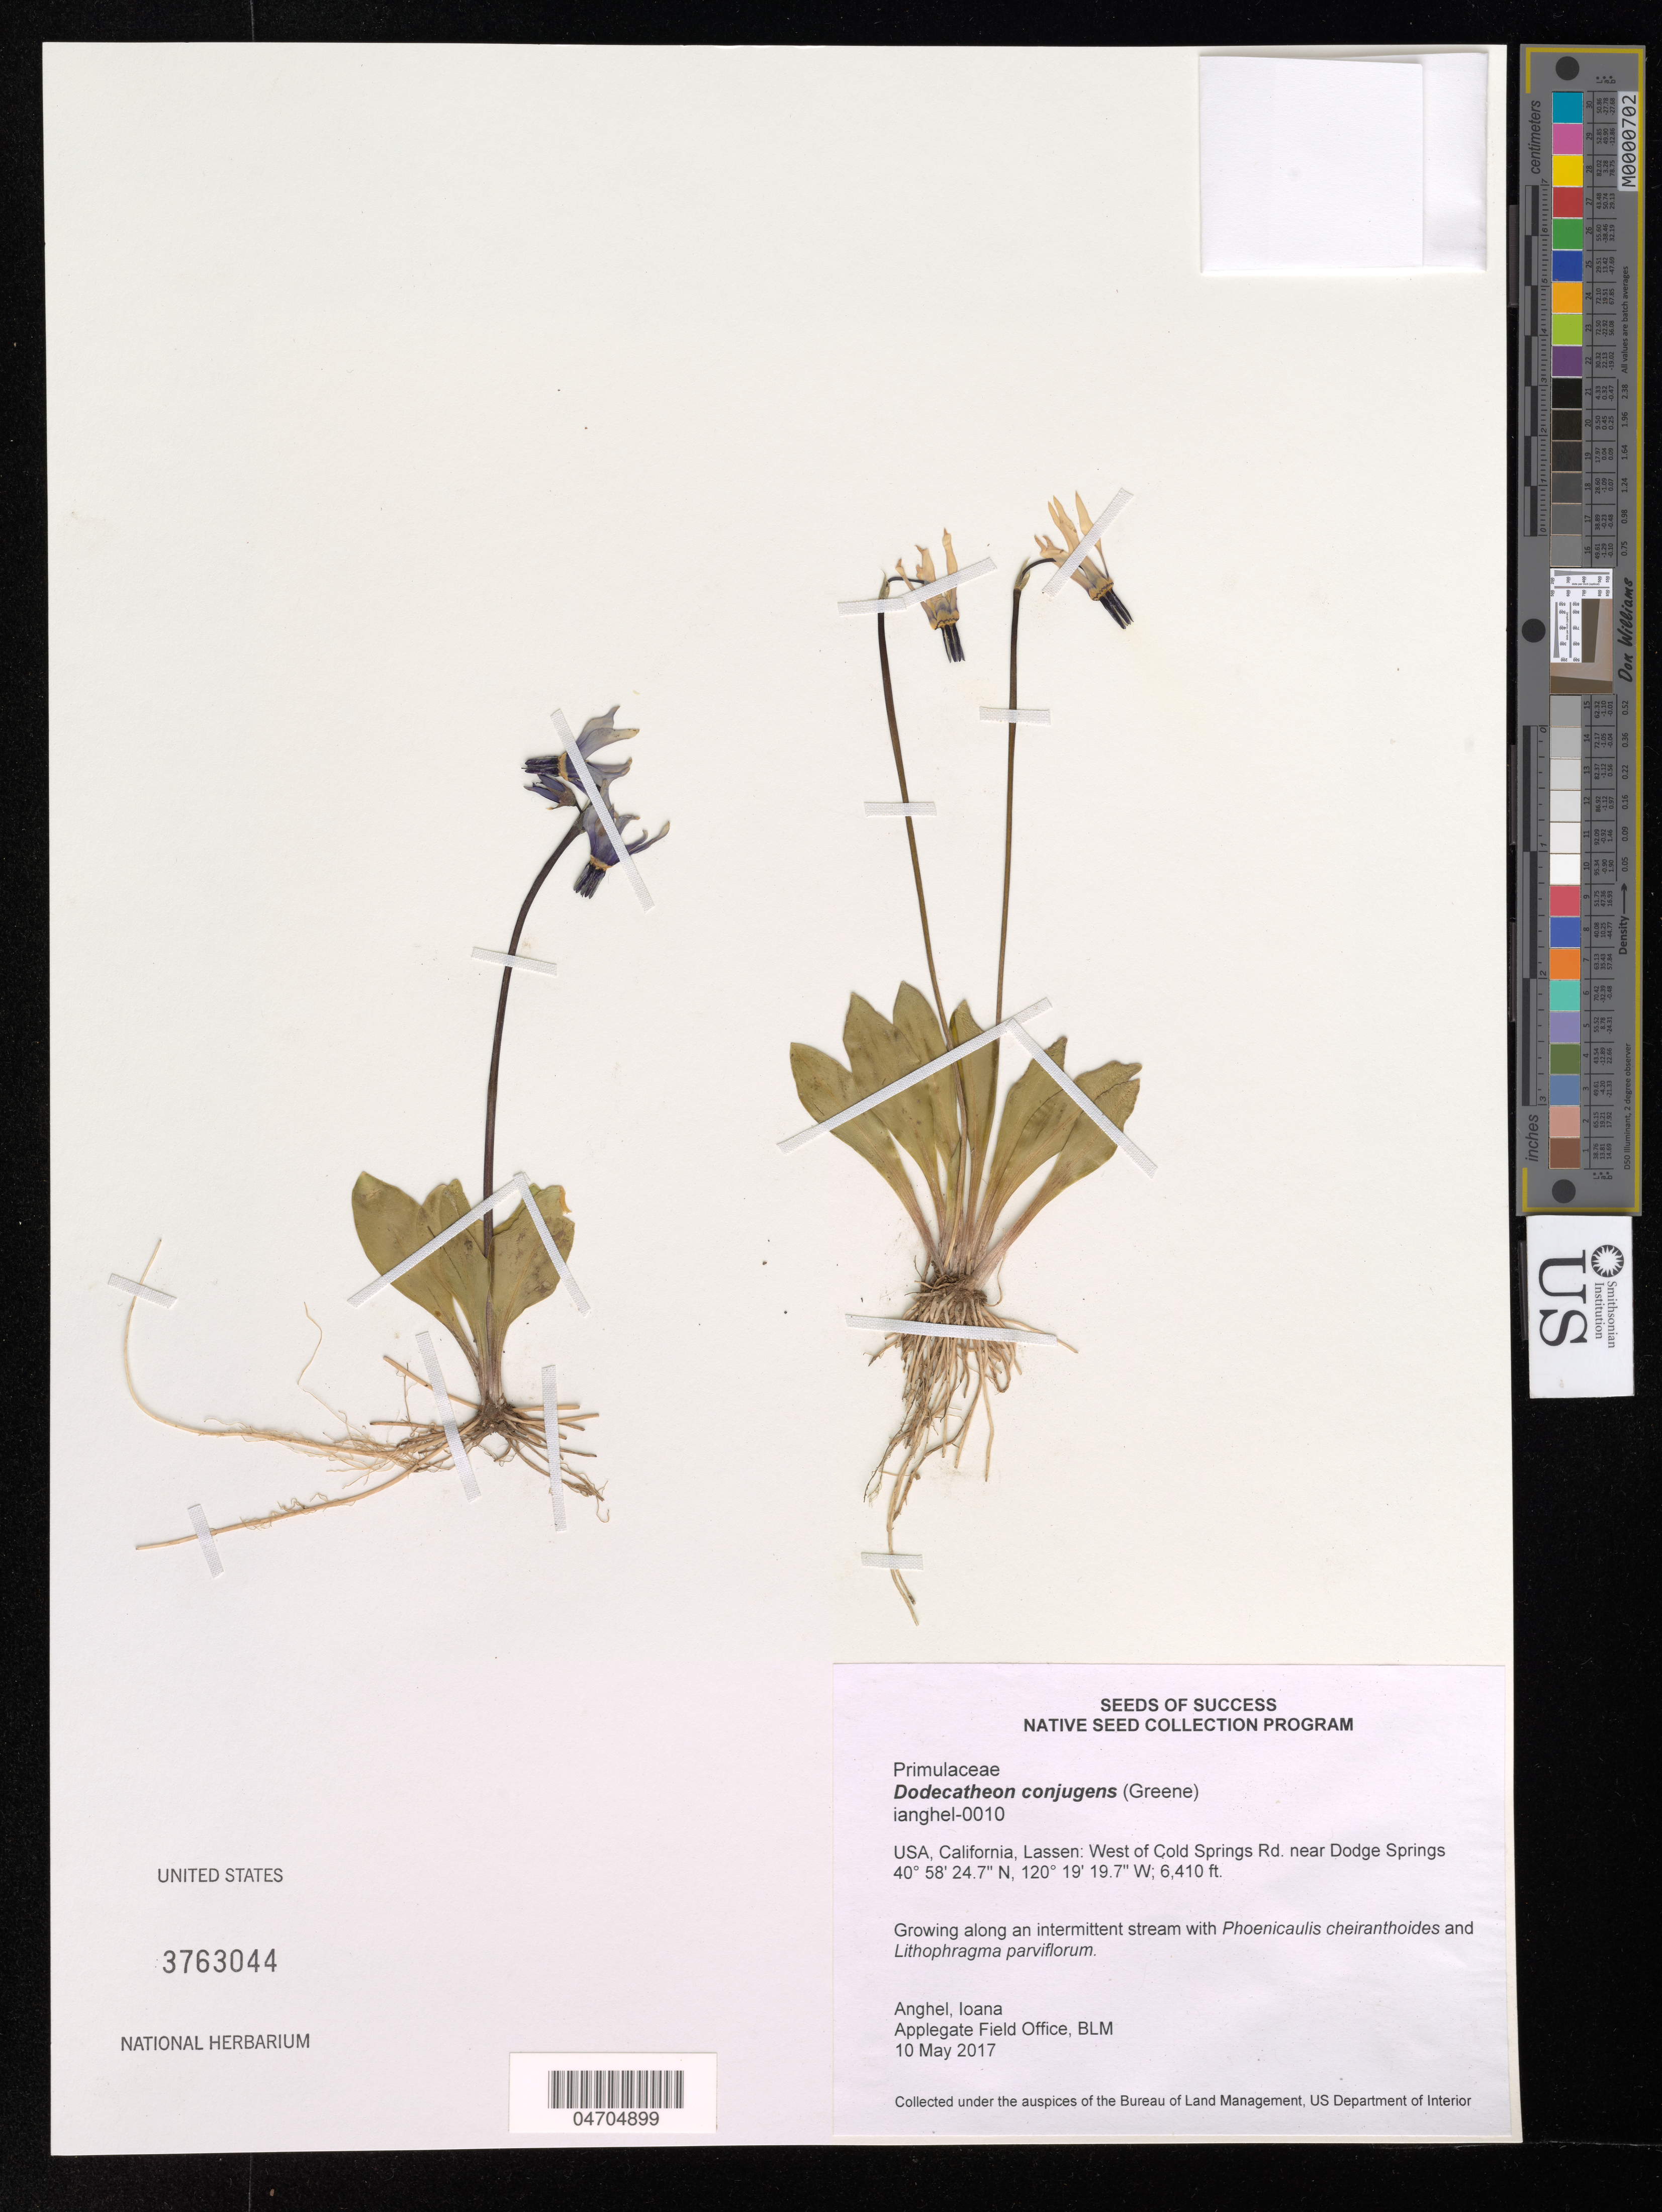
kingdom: Plantae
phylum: Tracheophyta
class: Magnoliopsida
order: Ericales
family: Primulaceae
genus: Dodecatheon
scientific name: Dodecatheon conjugens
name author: Greene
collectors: I. Anghel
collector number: ianghel-0010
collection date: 2017-05-10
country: United States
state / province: California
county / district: Lassen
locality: Lassen: West of Cold Springs Rd. near Dodge Springs.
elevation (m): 1954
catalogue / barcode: US 3763044